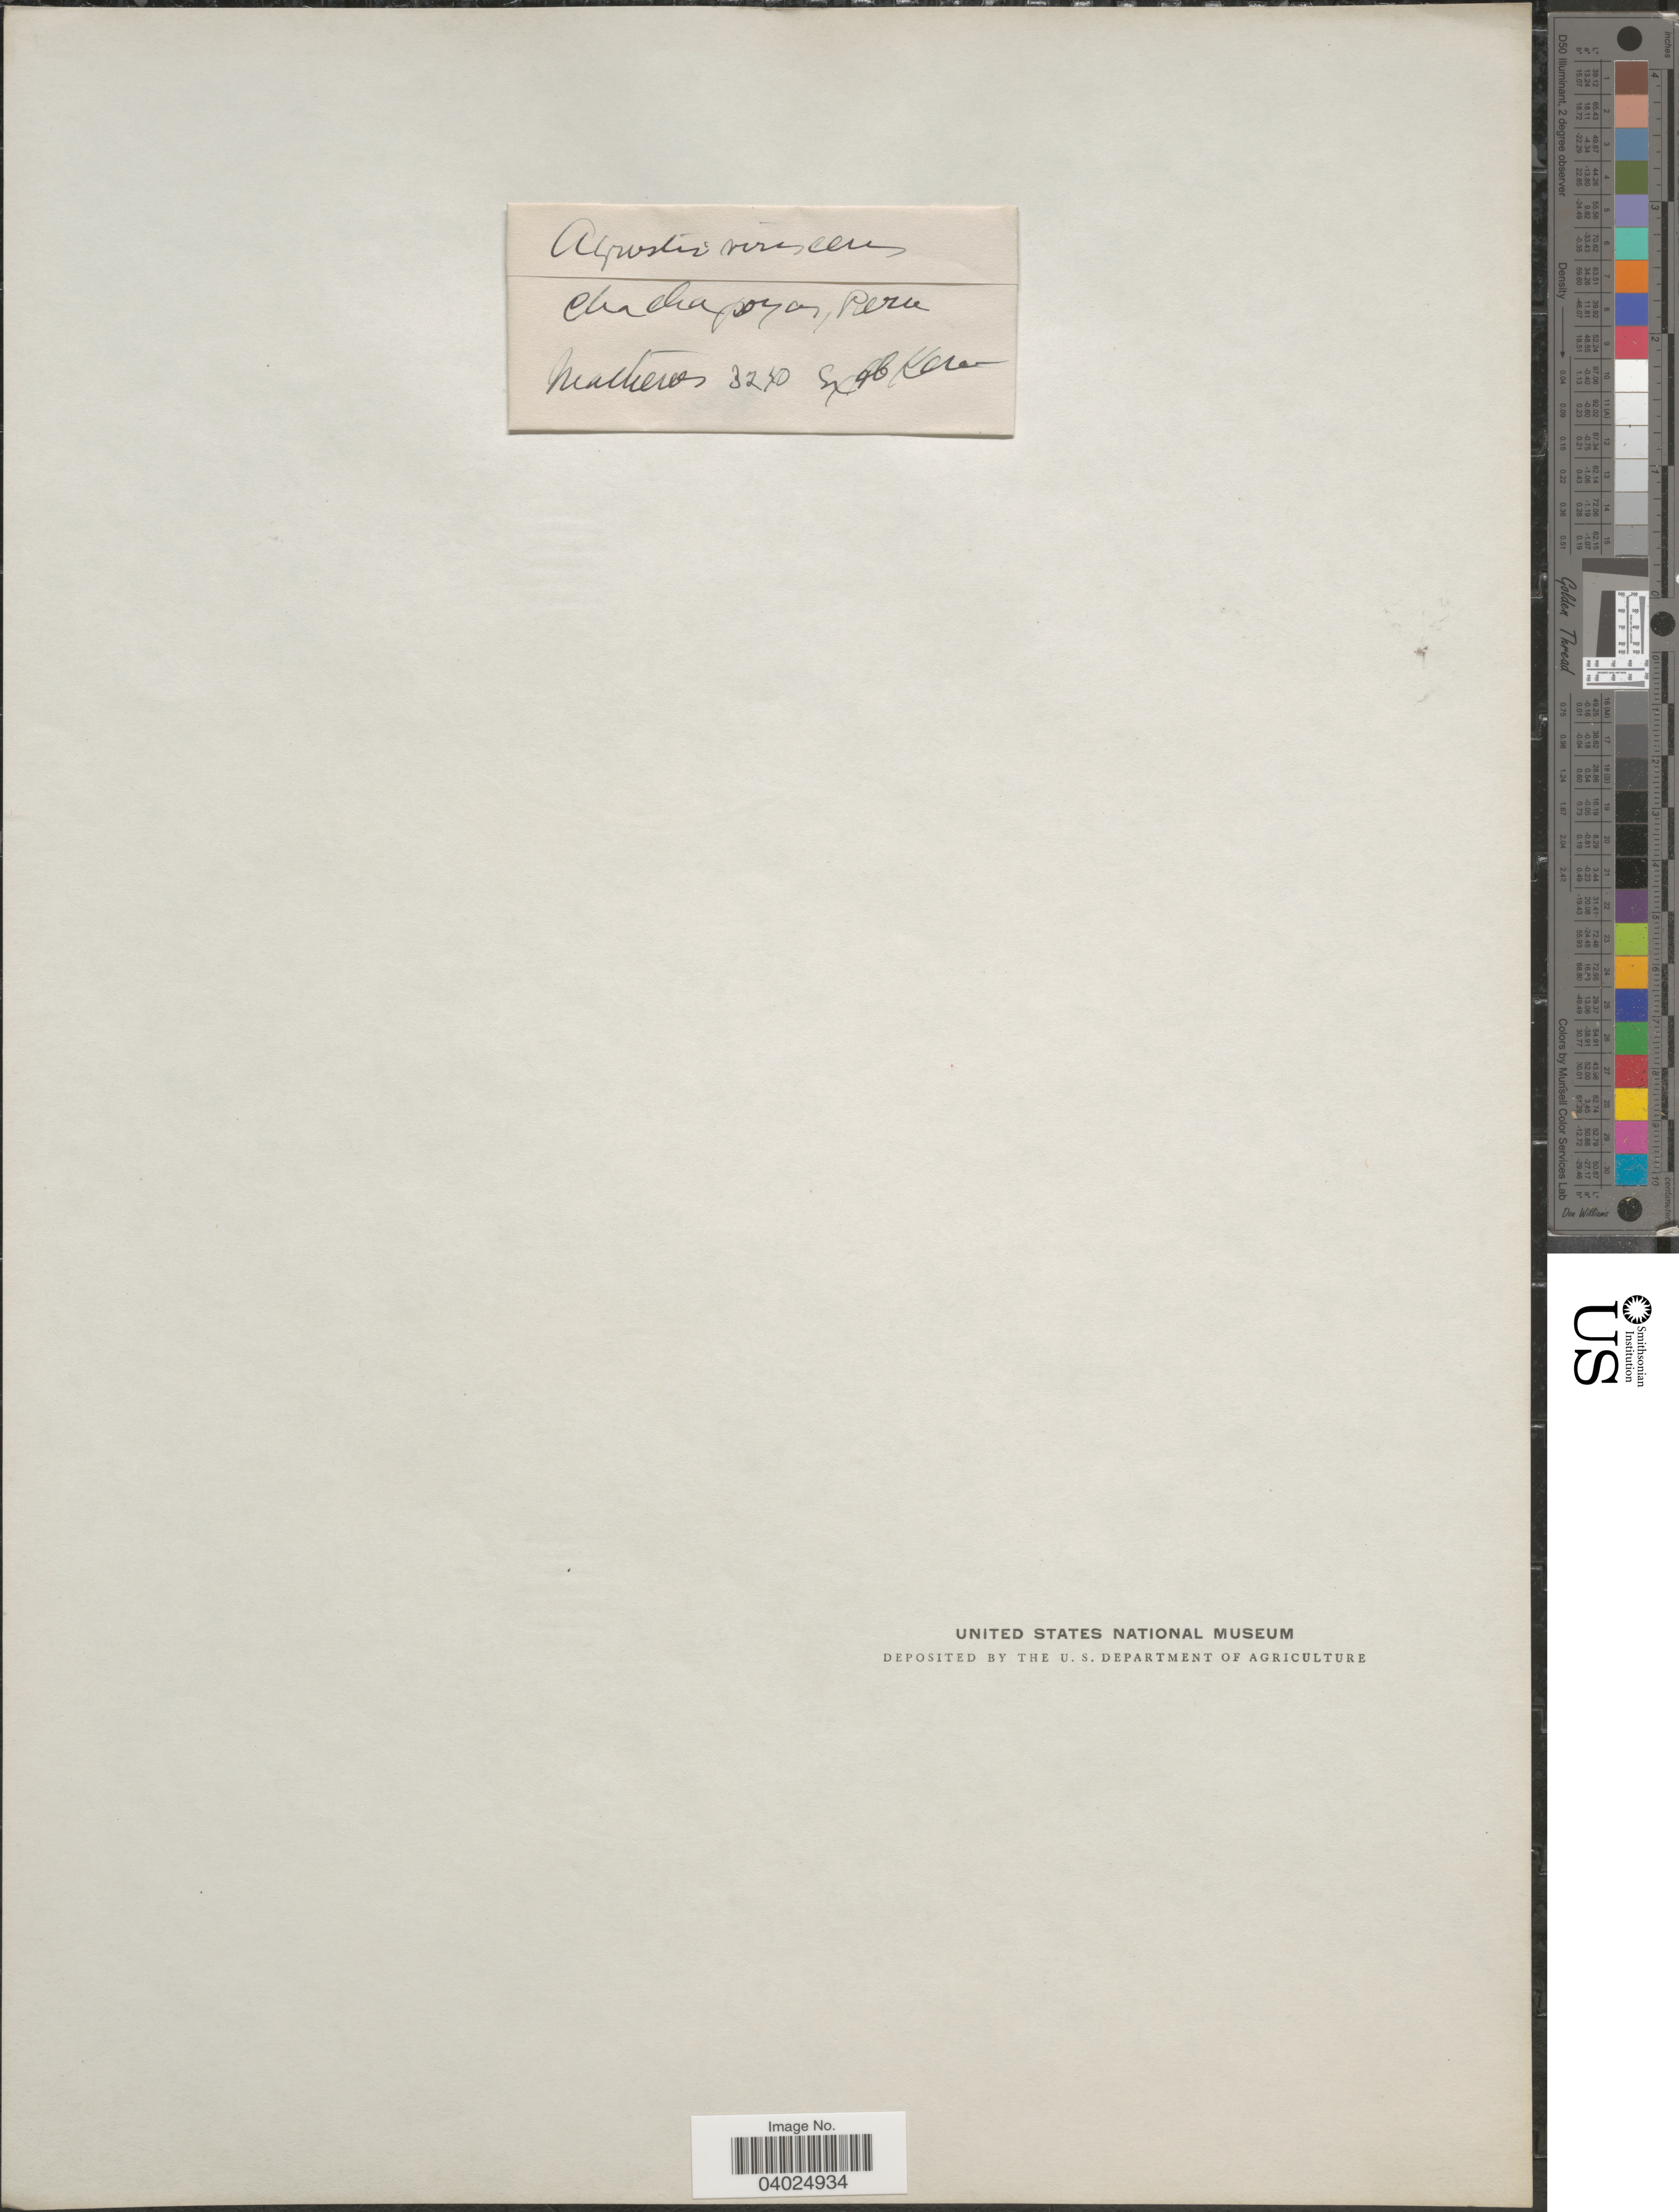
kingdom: Plantae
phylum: Tracheophyta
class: Liliopsida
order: Poales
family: Poaceae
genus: Agrostis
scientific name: Agrostis tolucensis Kunth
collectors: -- Mathews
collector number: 3240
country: Peru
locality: Chachapoyas.